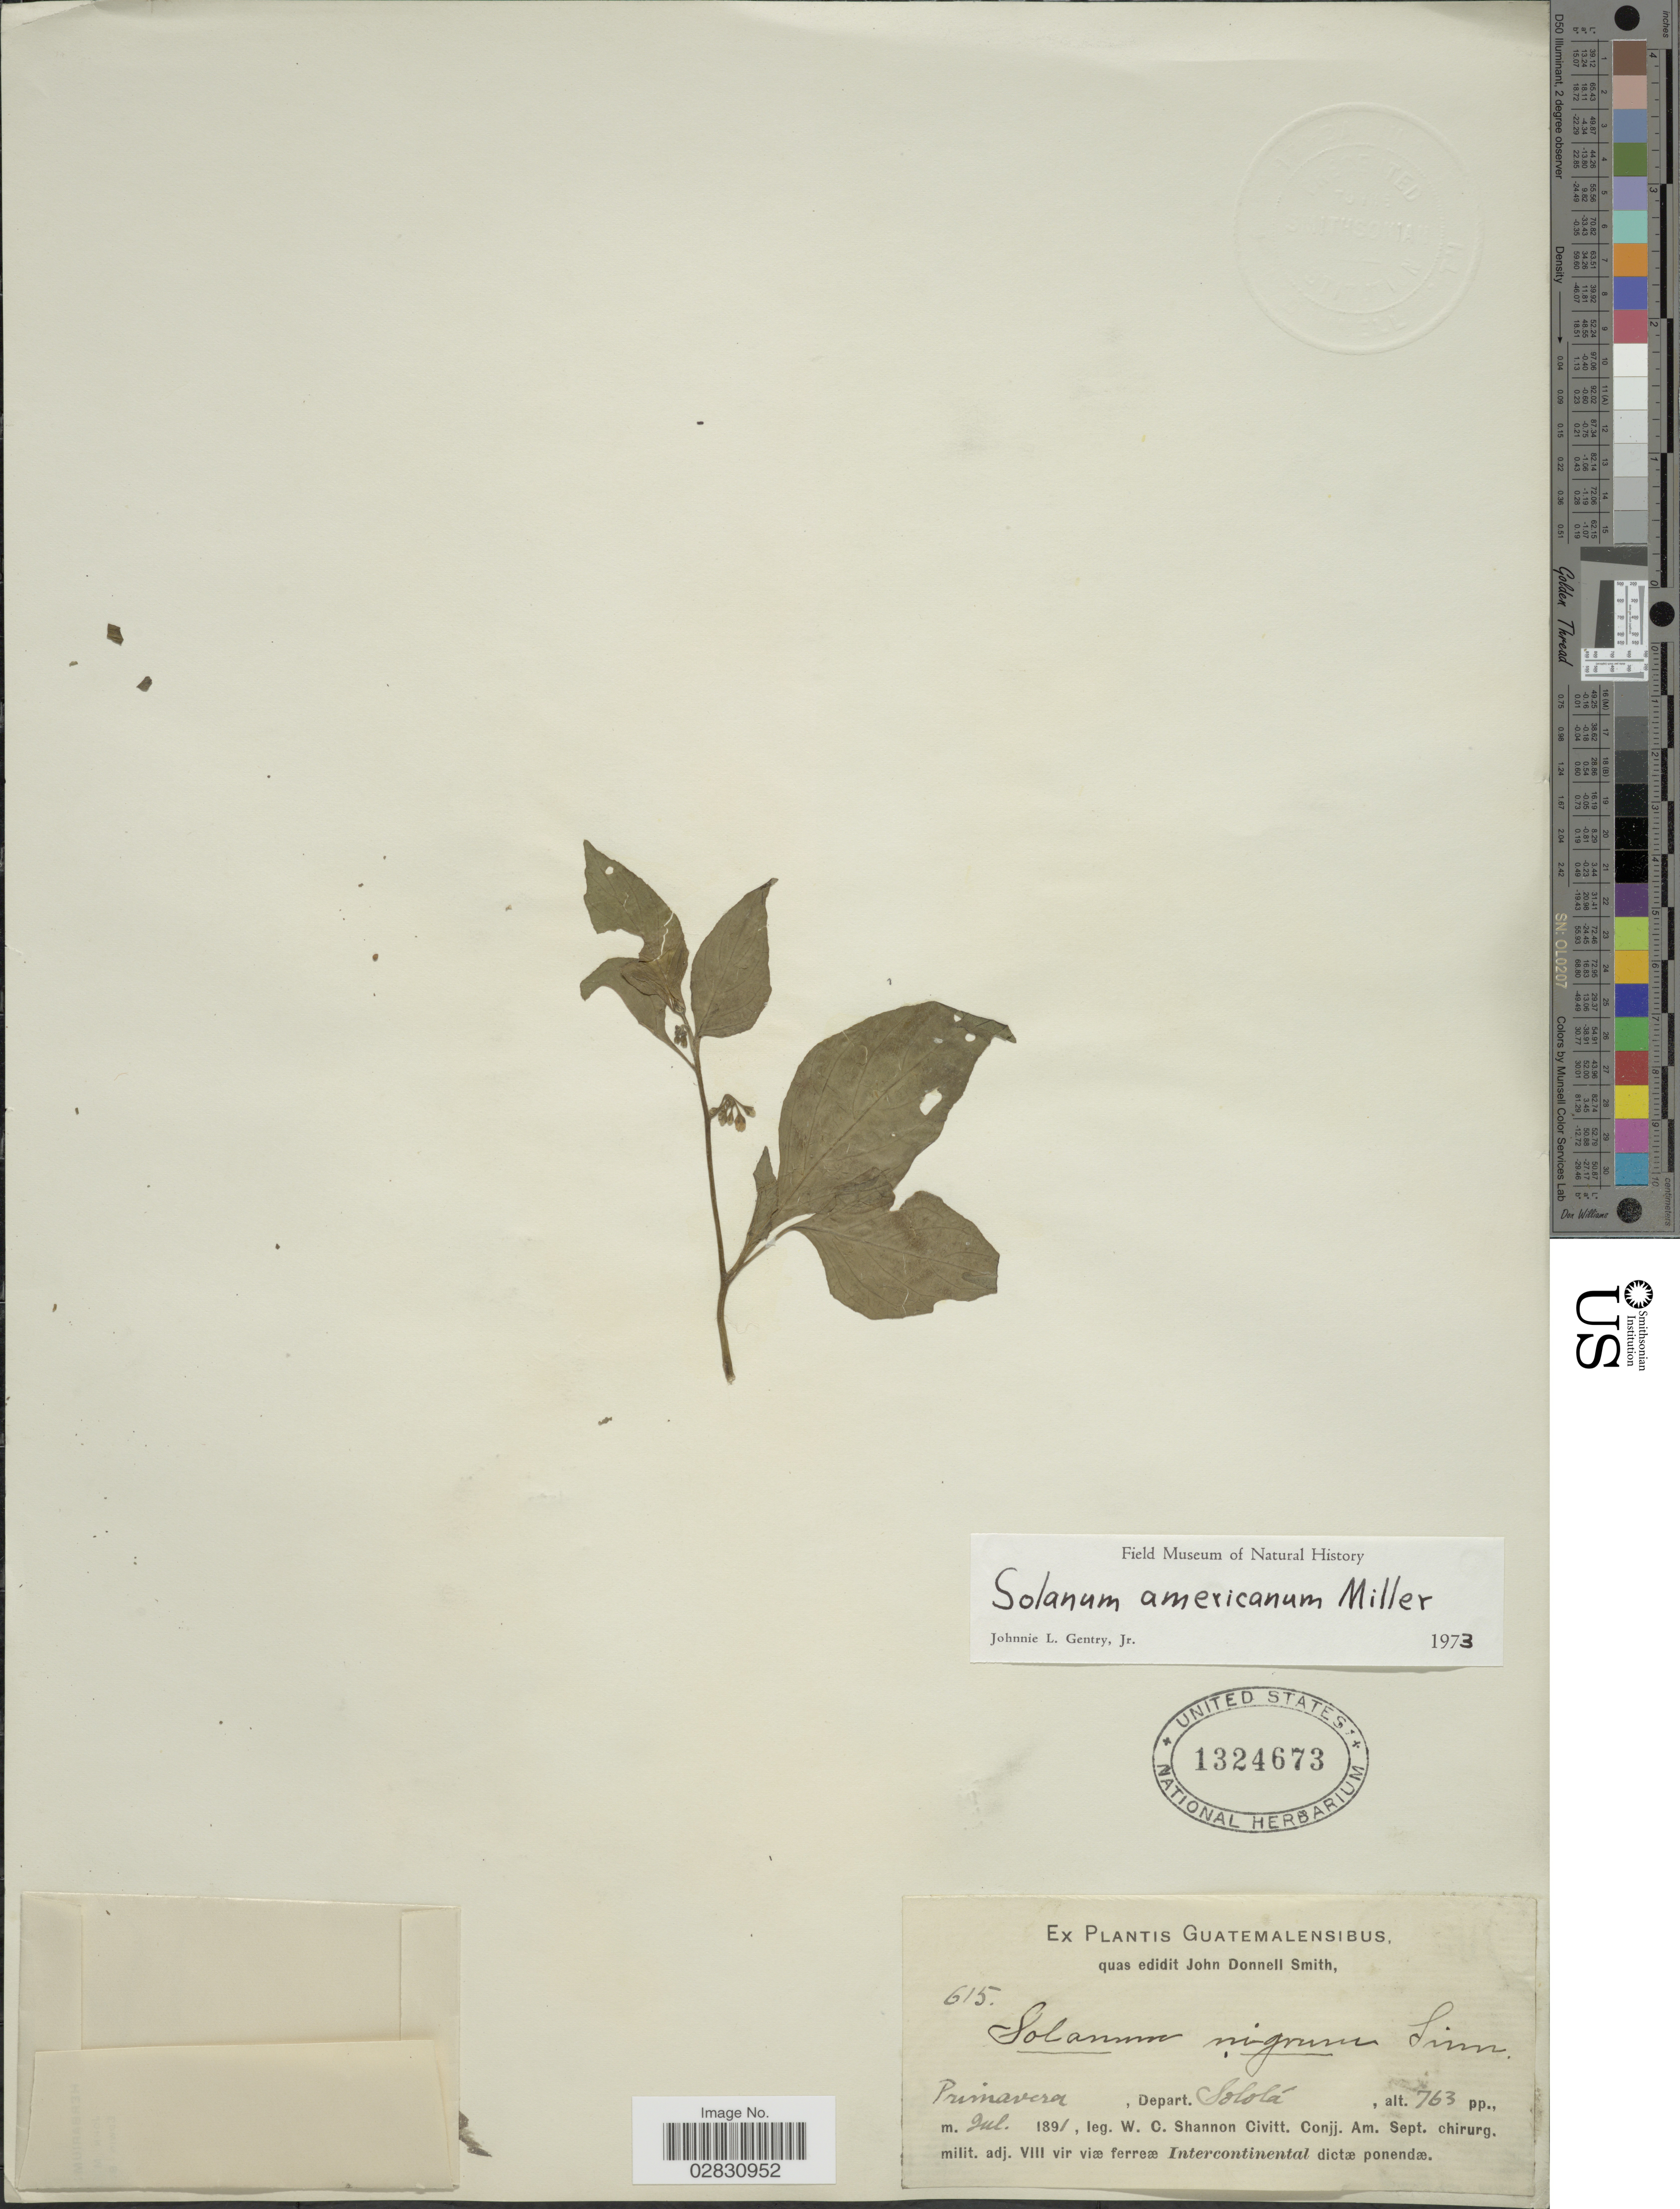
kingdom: Plantae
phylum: Tracheophyta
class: Magnoliopsida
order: Solanales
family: Solanaceae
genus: Solanum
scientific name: Solanum americanum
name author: Mill.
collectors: W. C. Shannon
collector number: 615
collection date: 1891-07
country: Guatemala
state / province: Sololá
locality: Primavera, Depart. Sololá.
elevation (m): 233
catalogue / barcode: US 1324673